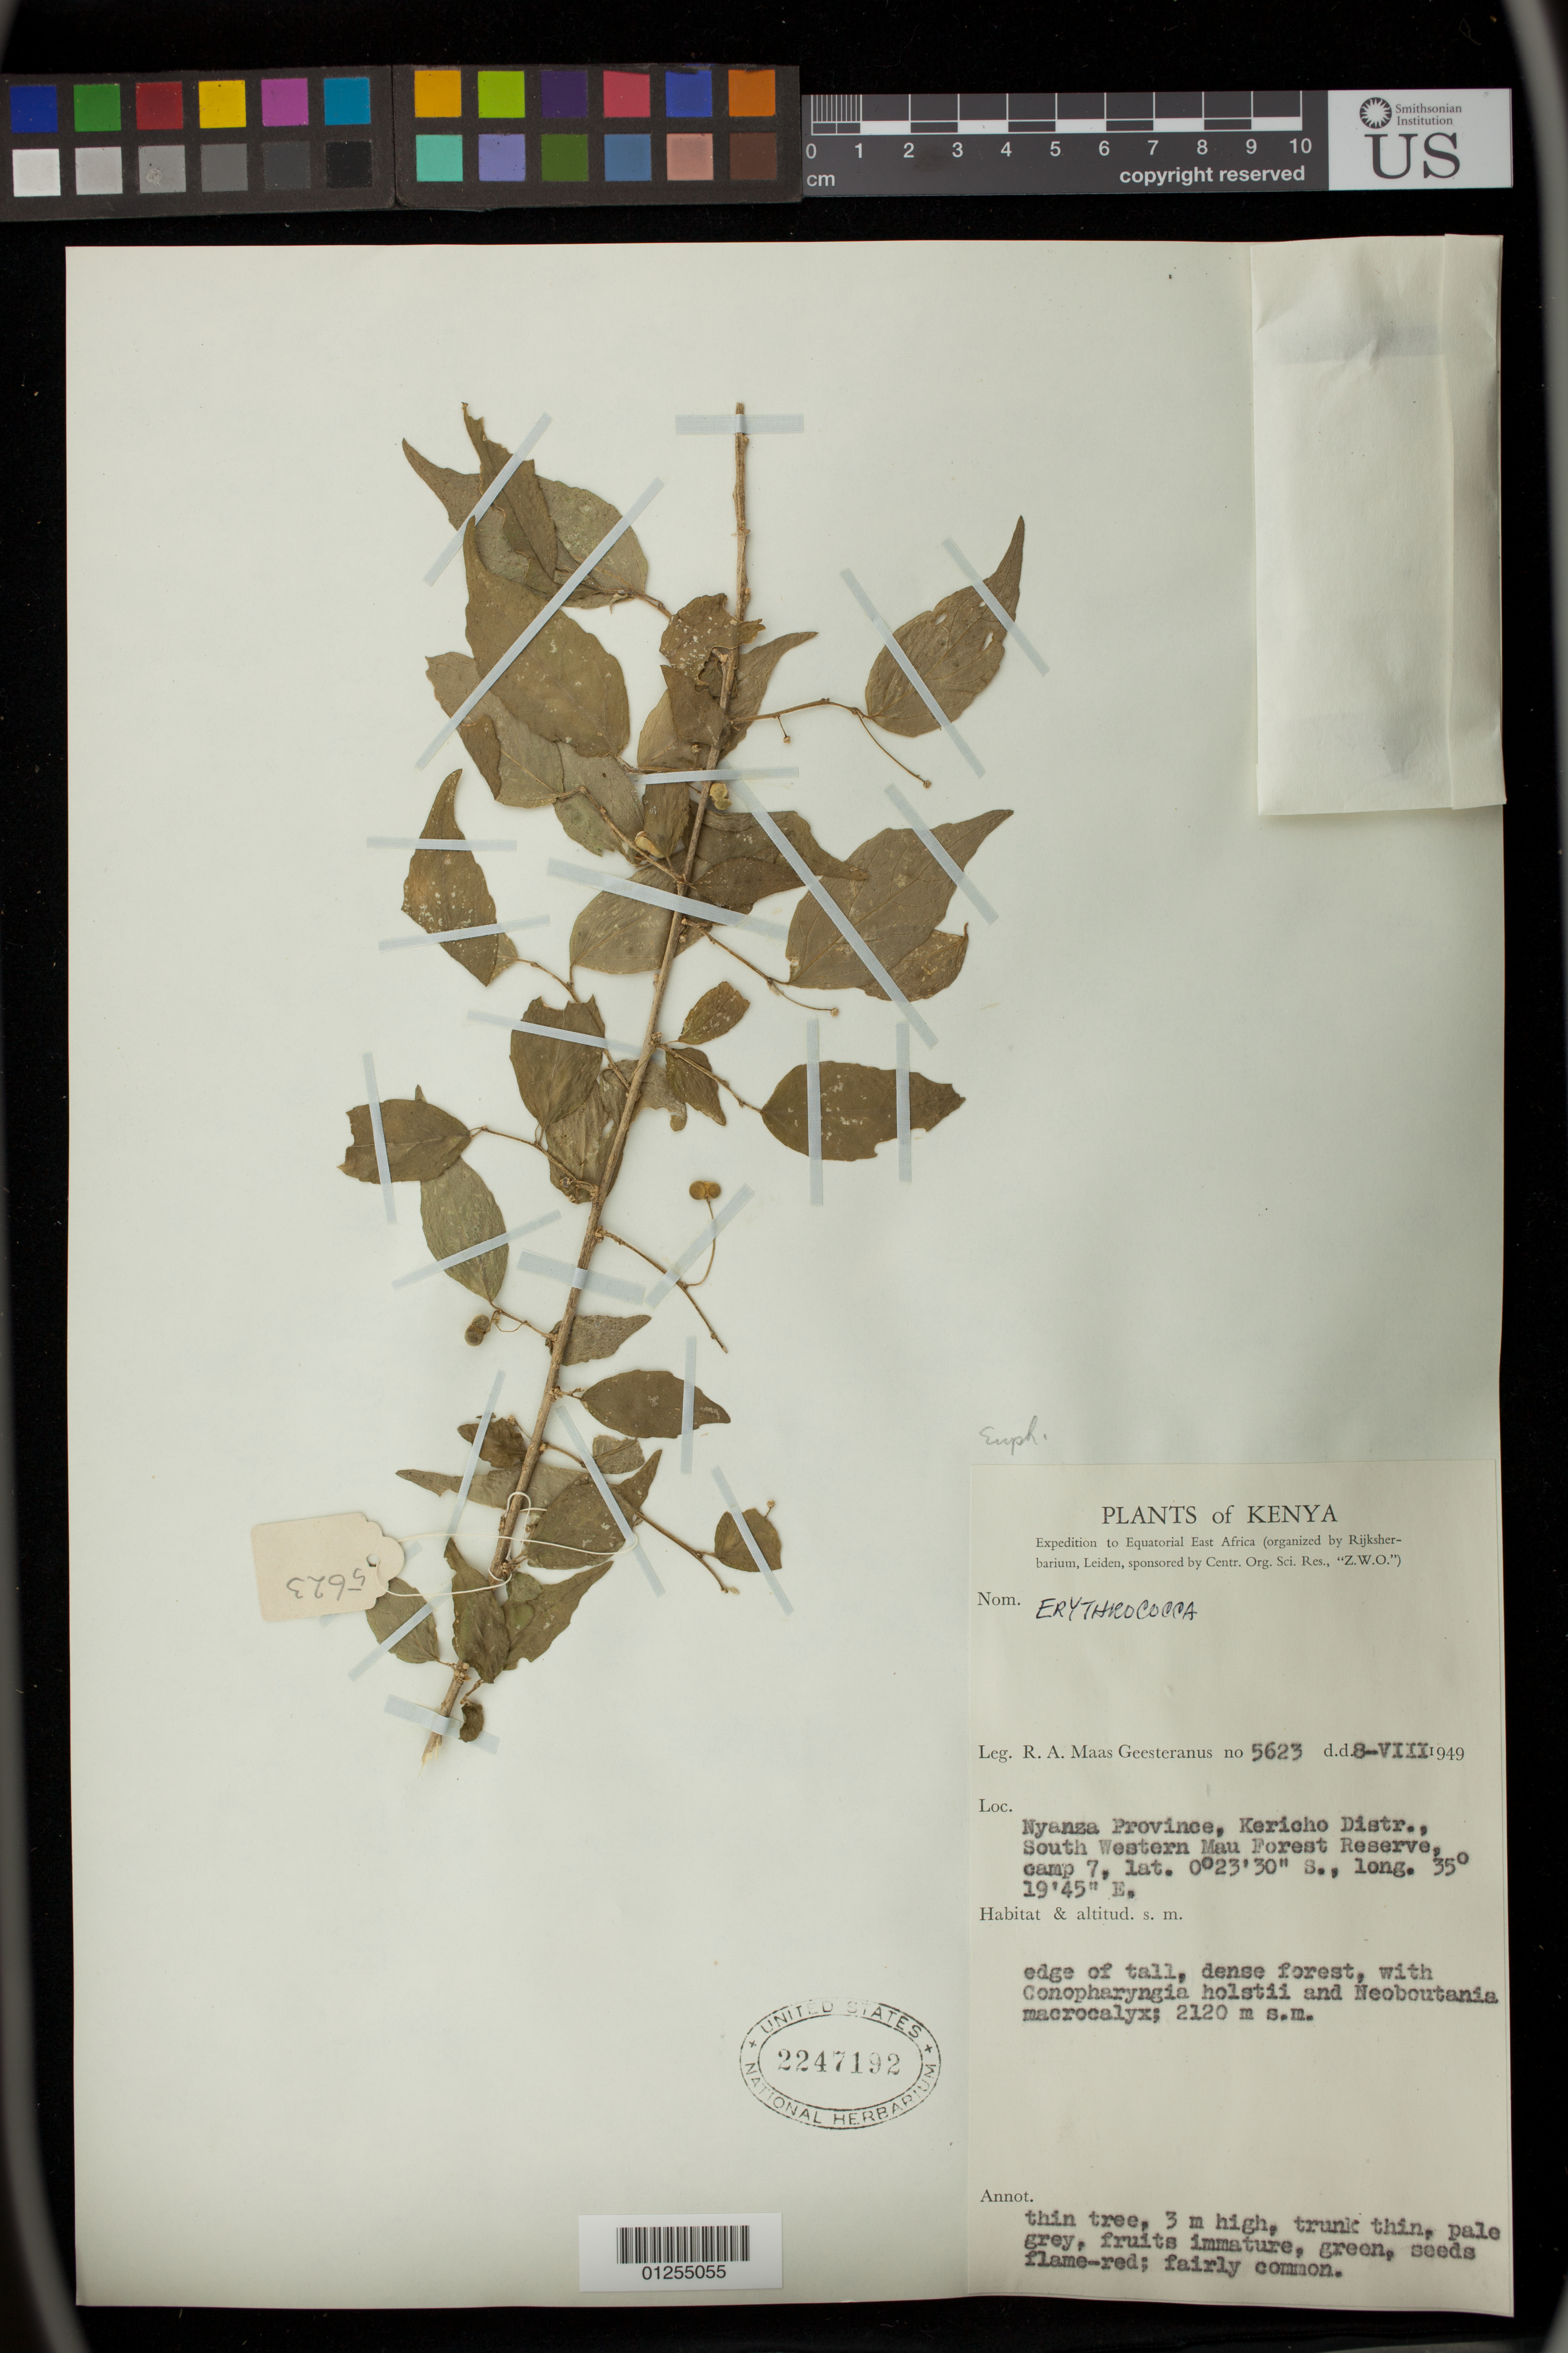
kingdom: Plantae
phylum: Tracheophyta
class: Magnoliopsida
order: Malpighiales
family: Euphorbiaceae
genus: Erythrococca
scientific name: Erythrococca sp.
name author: Benth.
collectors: R. A. Maas Geesteranus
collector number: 5623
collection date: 1949-08-08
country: Kenya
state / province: Kericho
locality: Nyanza Province, South Western Mau Forest Reserve, camp 7.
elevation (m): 2120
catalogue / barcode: US 2247192